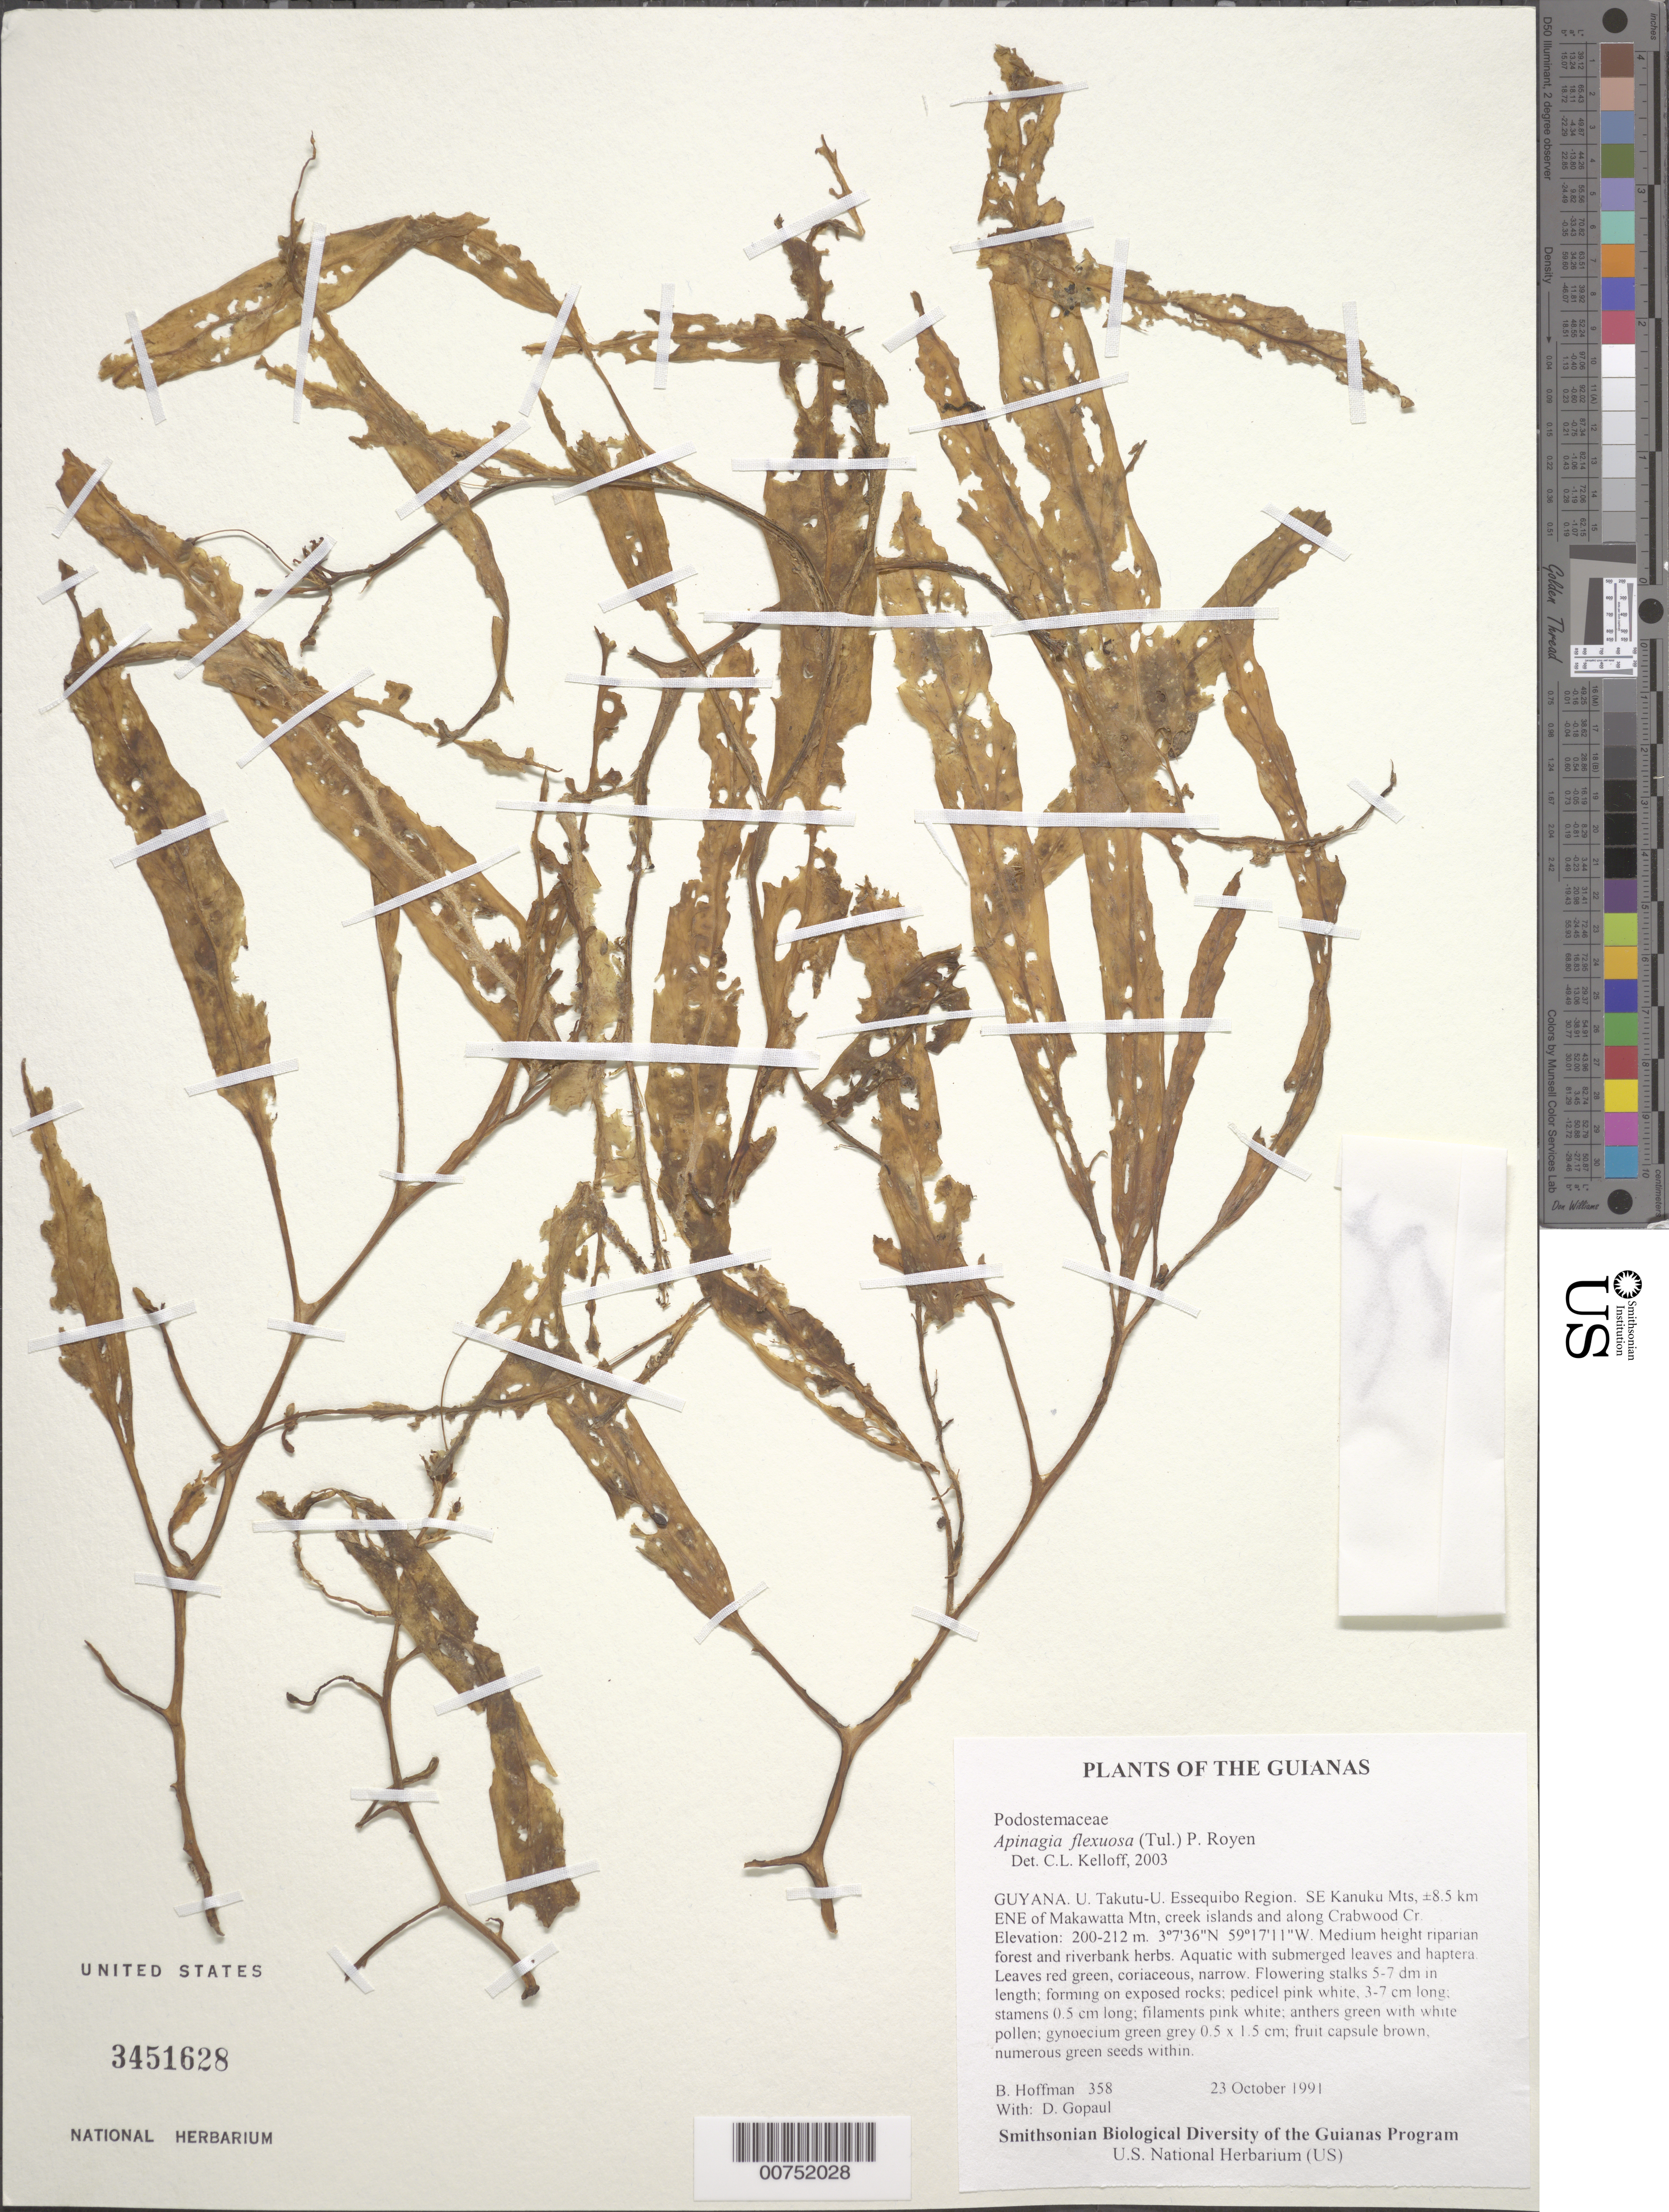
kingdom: Plantae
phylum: Tracheophyta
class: Magnoliopsida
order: Malpighiales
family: Podostemaceae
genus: Apinagia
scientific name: Apinagia flexuosa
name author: (Tul.) P. Royen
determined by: Kelloff, Carol L., (US), Smithsonian Institution - National Museum of Natural History (UNITED STATES)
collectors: B. Hoffman & D. Gopaul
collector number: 358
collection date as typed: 23 October 1991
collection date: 1991-10-23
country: Guyana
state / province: U. Takutu-U. Essequibo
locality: SE Kanuku Mts, ±8.5 km ENE of Makawatta Mtn, creek islands and along Crabwood Creek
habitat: Medium height riparian forest and riverbank herbs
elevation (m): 200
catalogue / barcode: US 3451628